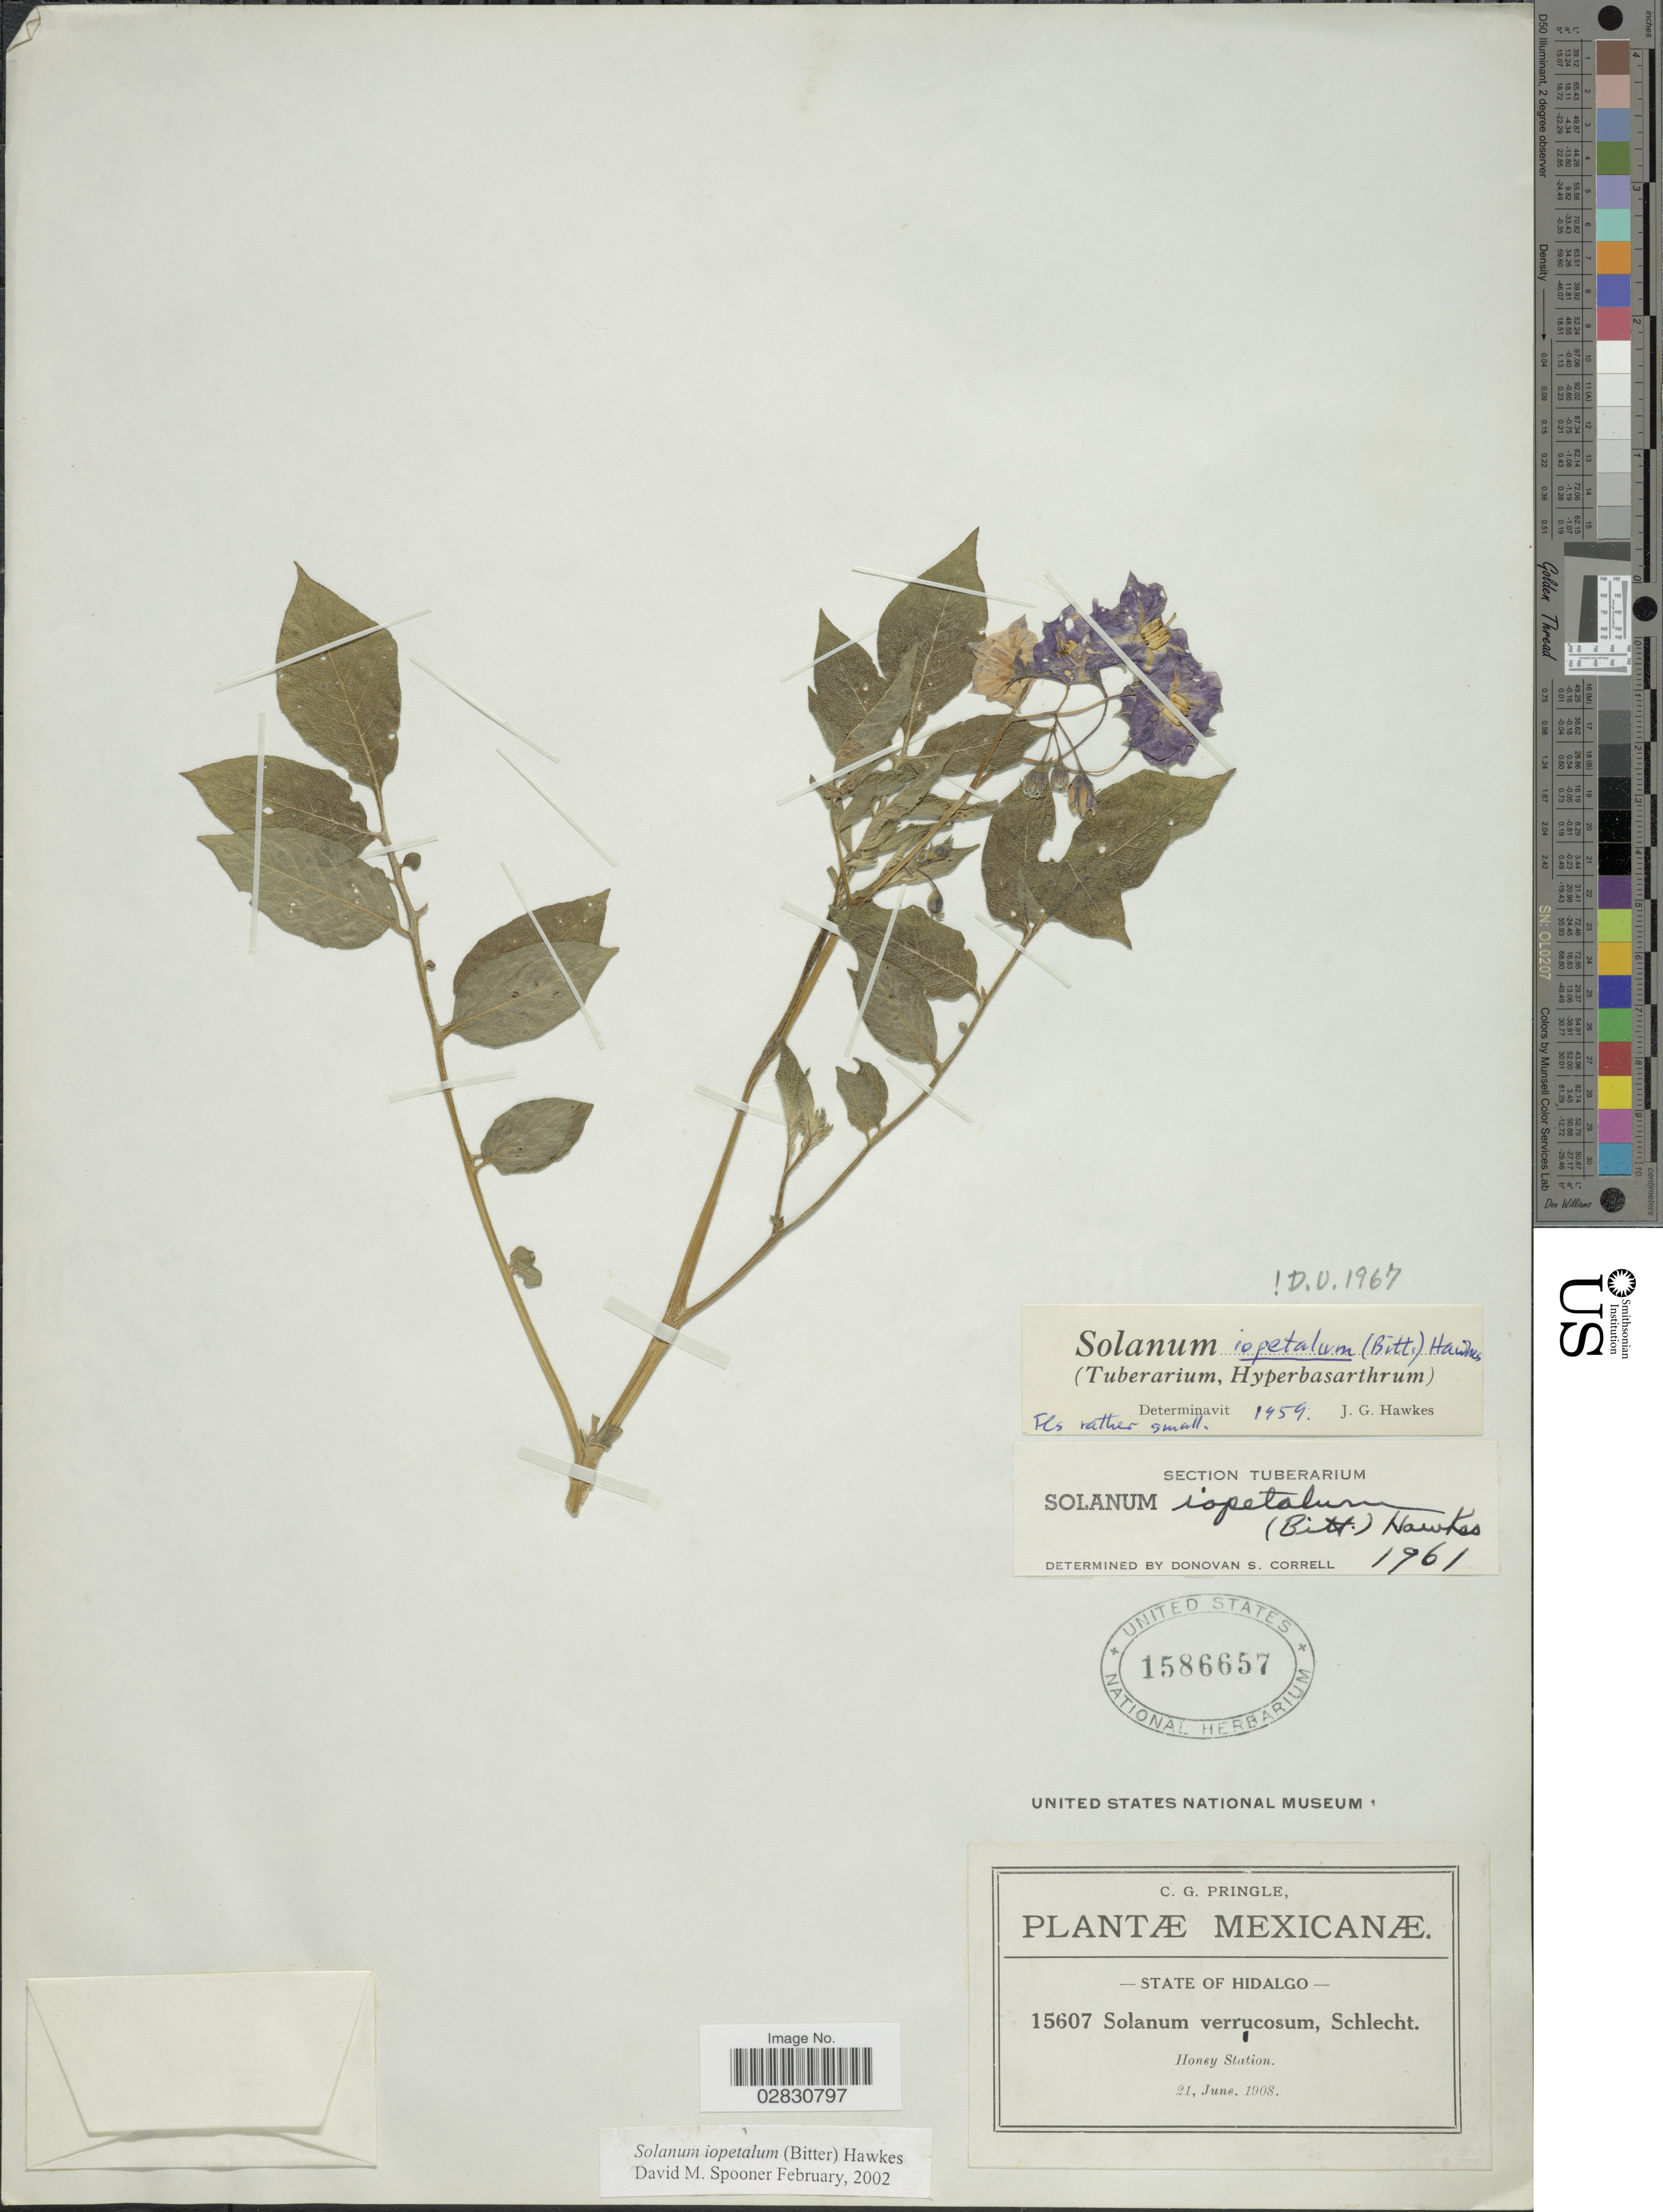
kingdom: Plantae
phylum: Tracheophyta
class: Magnoliopsida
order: Solanales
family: Solanaceae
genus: Solanum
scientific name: Solanum iopetalum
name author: (Bitter) Hawkes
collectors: C. G. Pringle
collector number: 15607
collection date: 1908-06-21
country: Mexico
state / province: Hidalgo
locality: State of Hidalgo, Honey Station.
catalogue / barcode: US 1586657